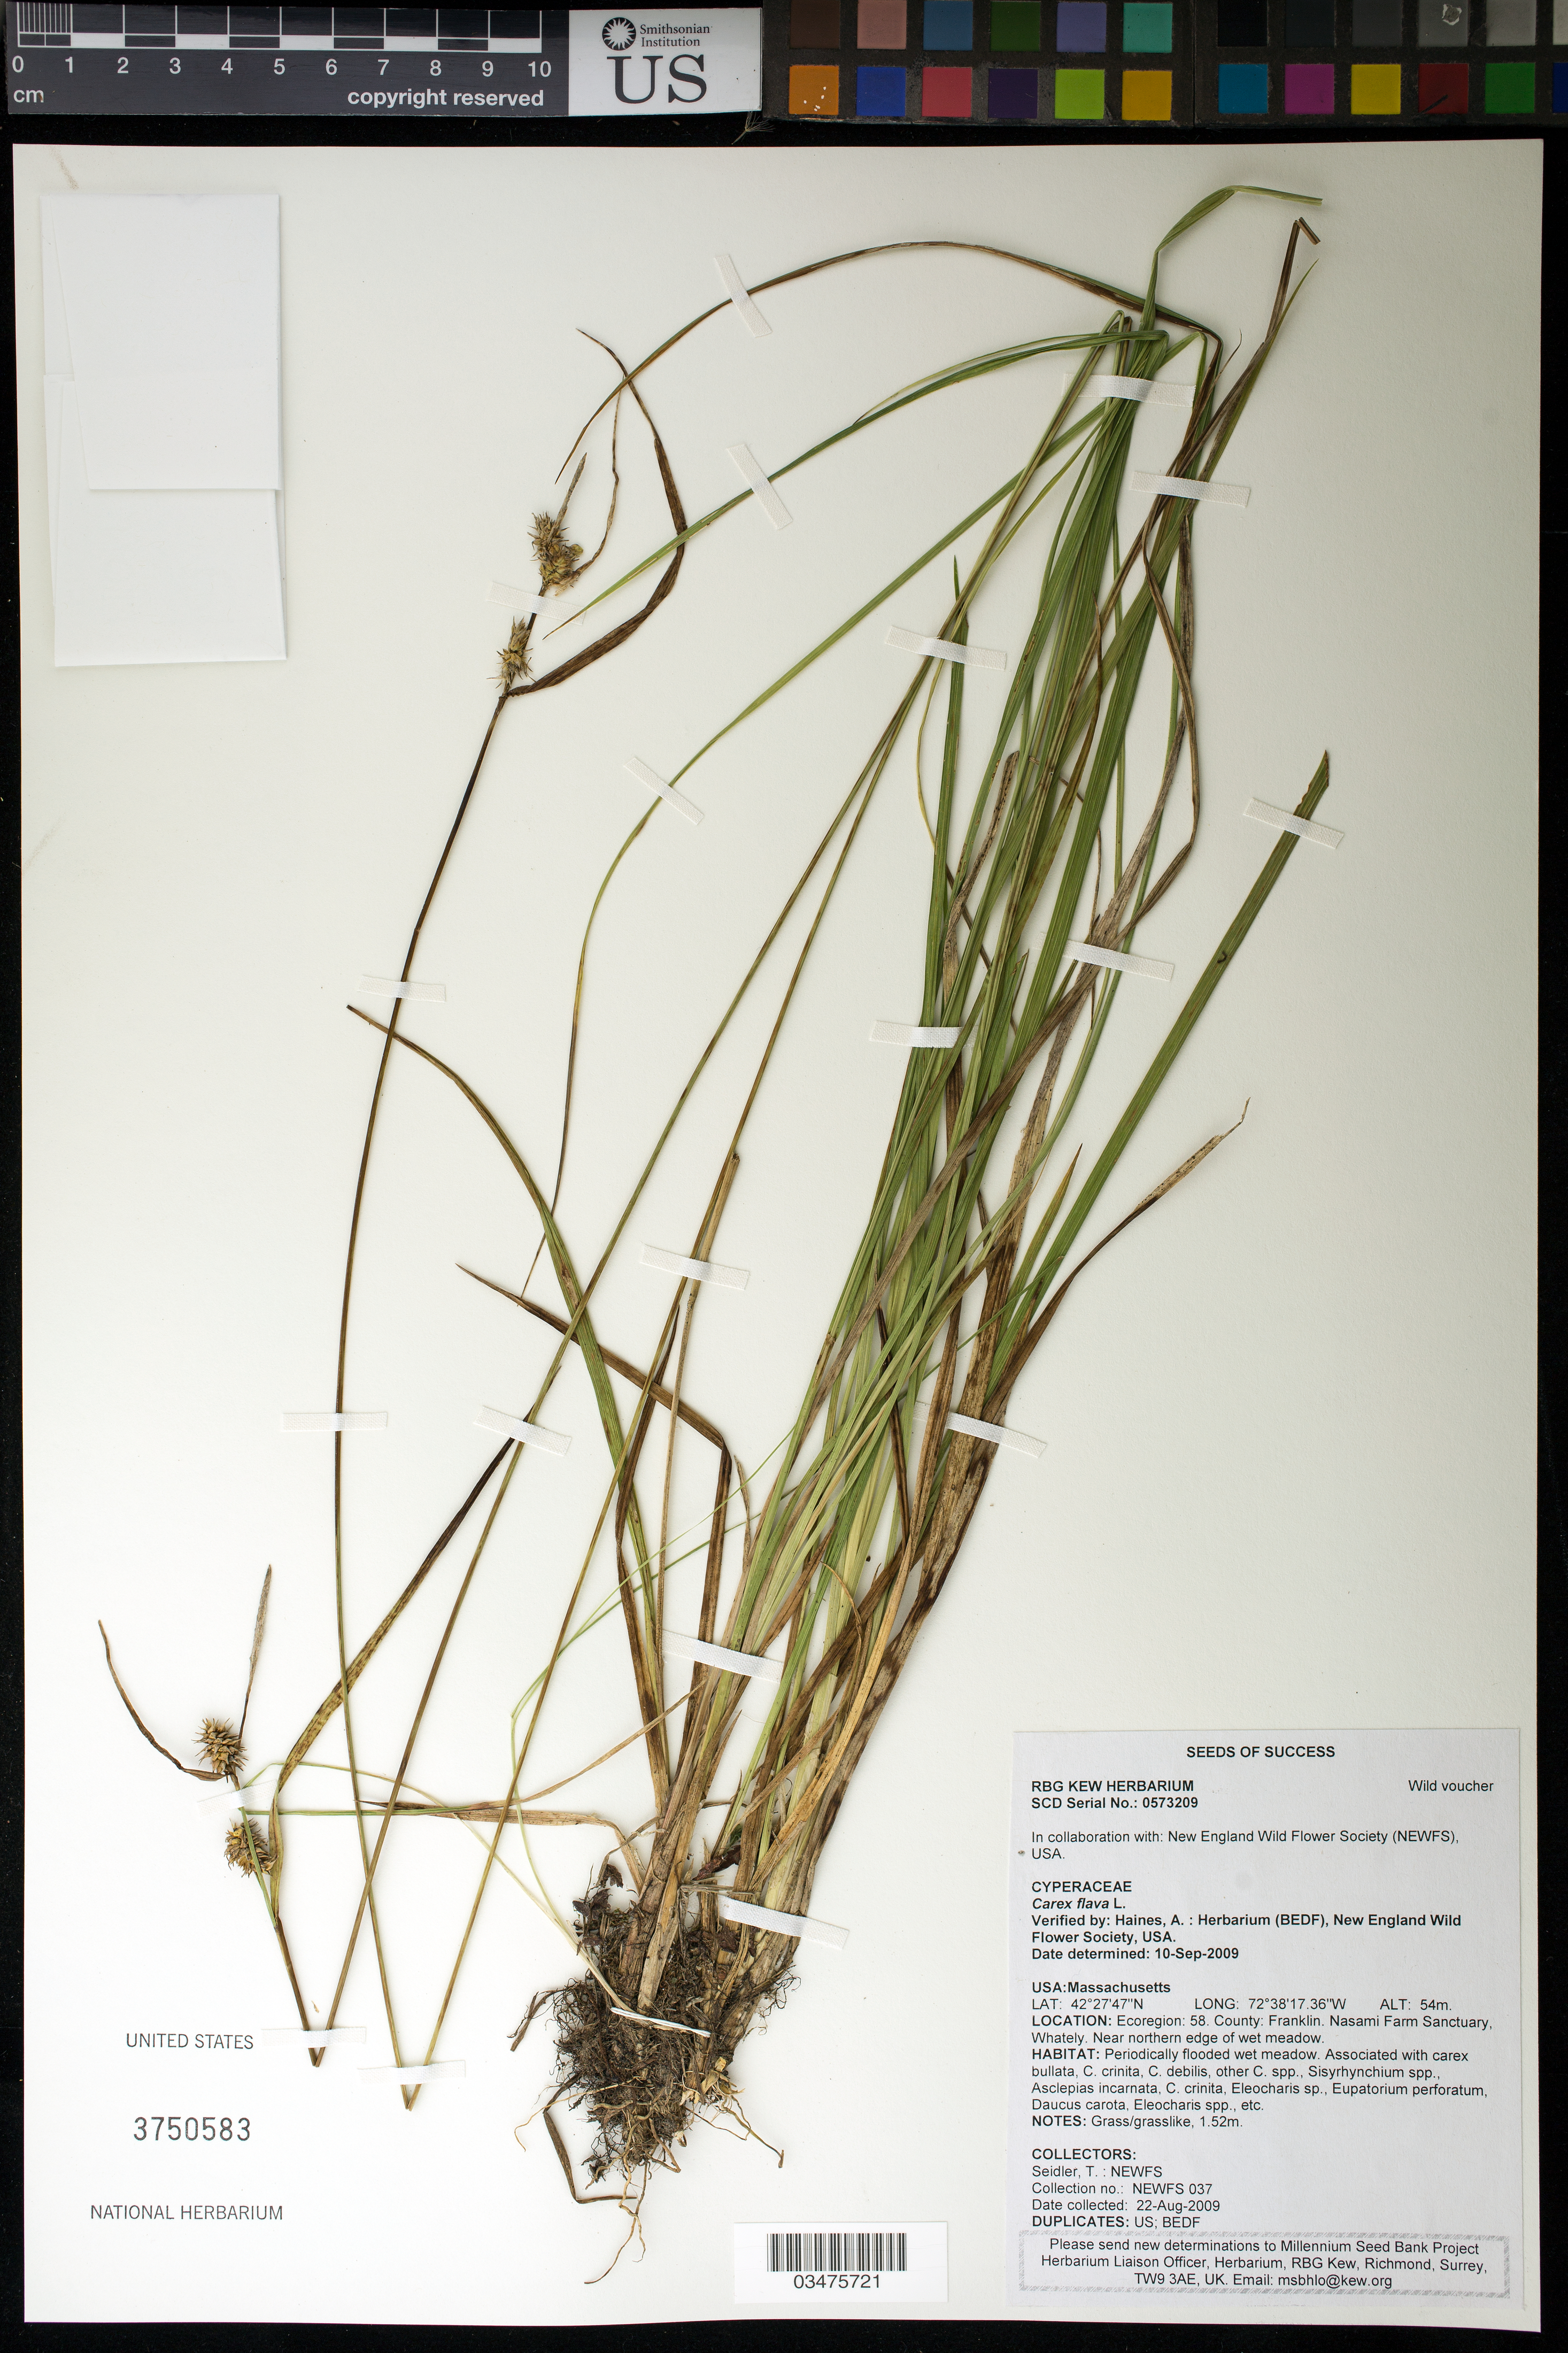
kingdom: Plantae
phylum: Tracheophyta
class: Liliopsida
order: Poales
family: Cyperaceae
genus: Carex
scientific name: Carex flava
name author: L.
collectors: T. Seidler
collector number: NEWFS 037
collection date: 2009-08-22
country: United States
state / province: Massachusetts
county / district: Franklin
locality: Nasami Farm Sanctuary, Whately.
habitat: Periodically flooded wet meadow.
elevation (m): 54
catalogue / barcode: US 3750583